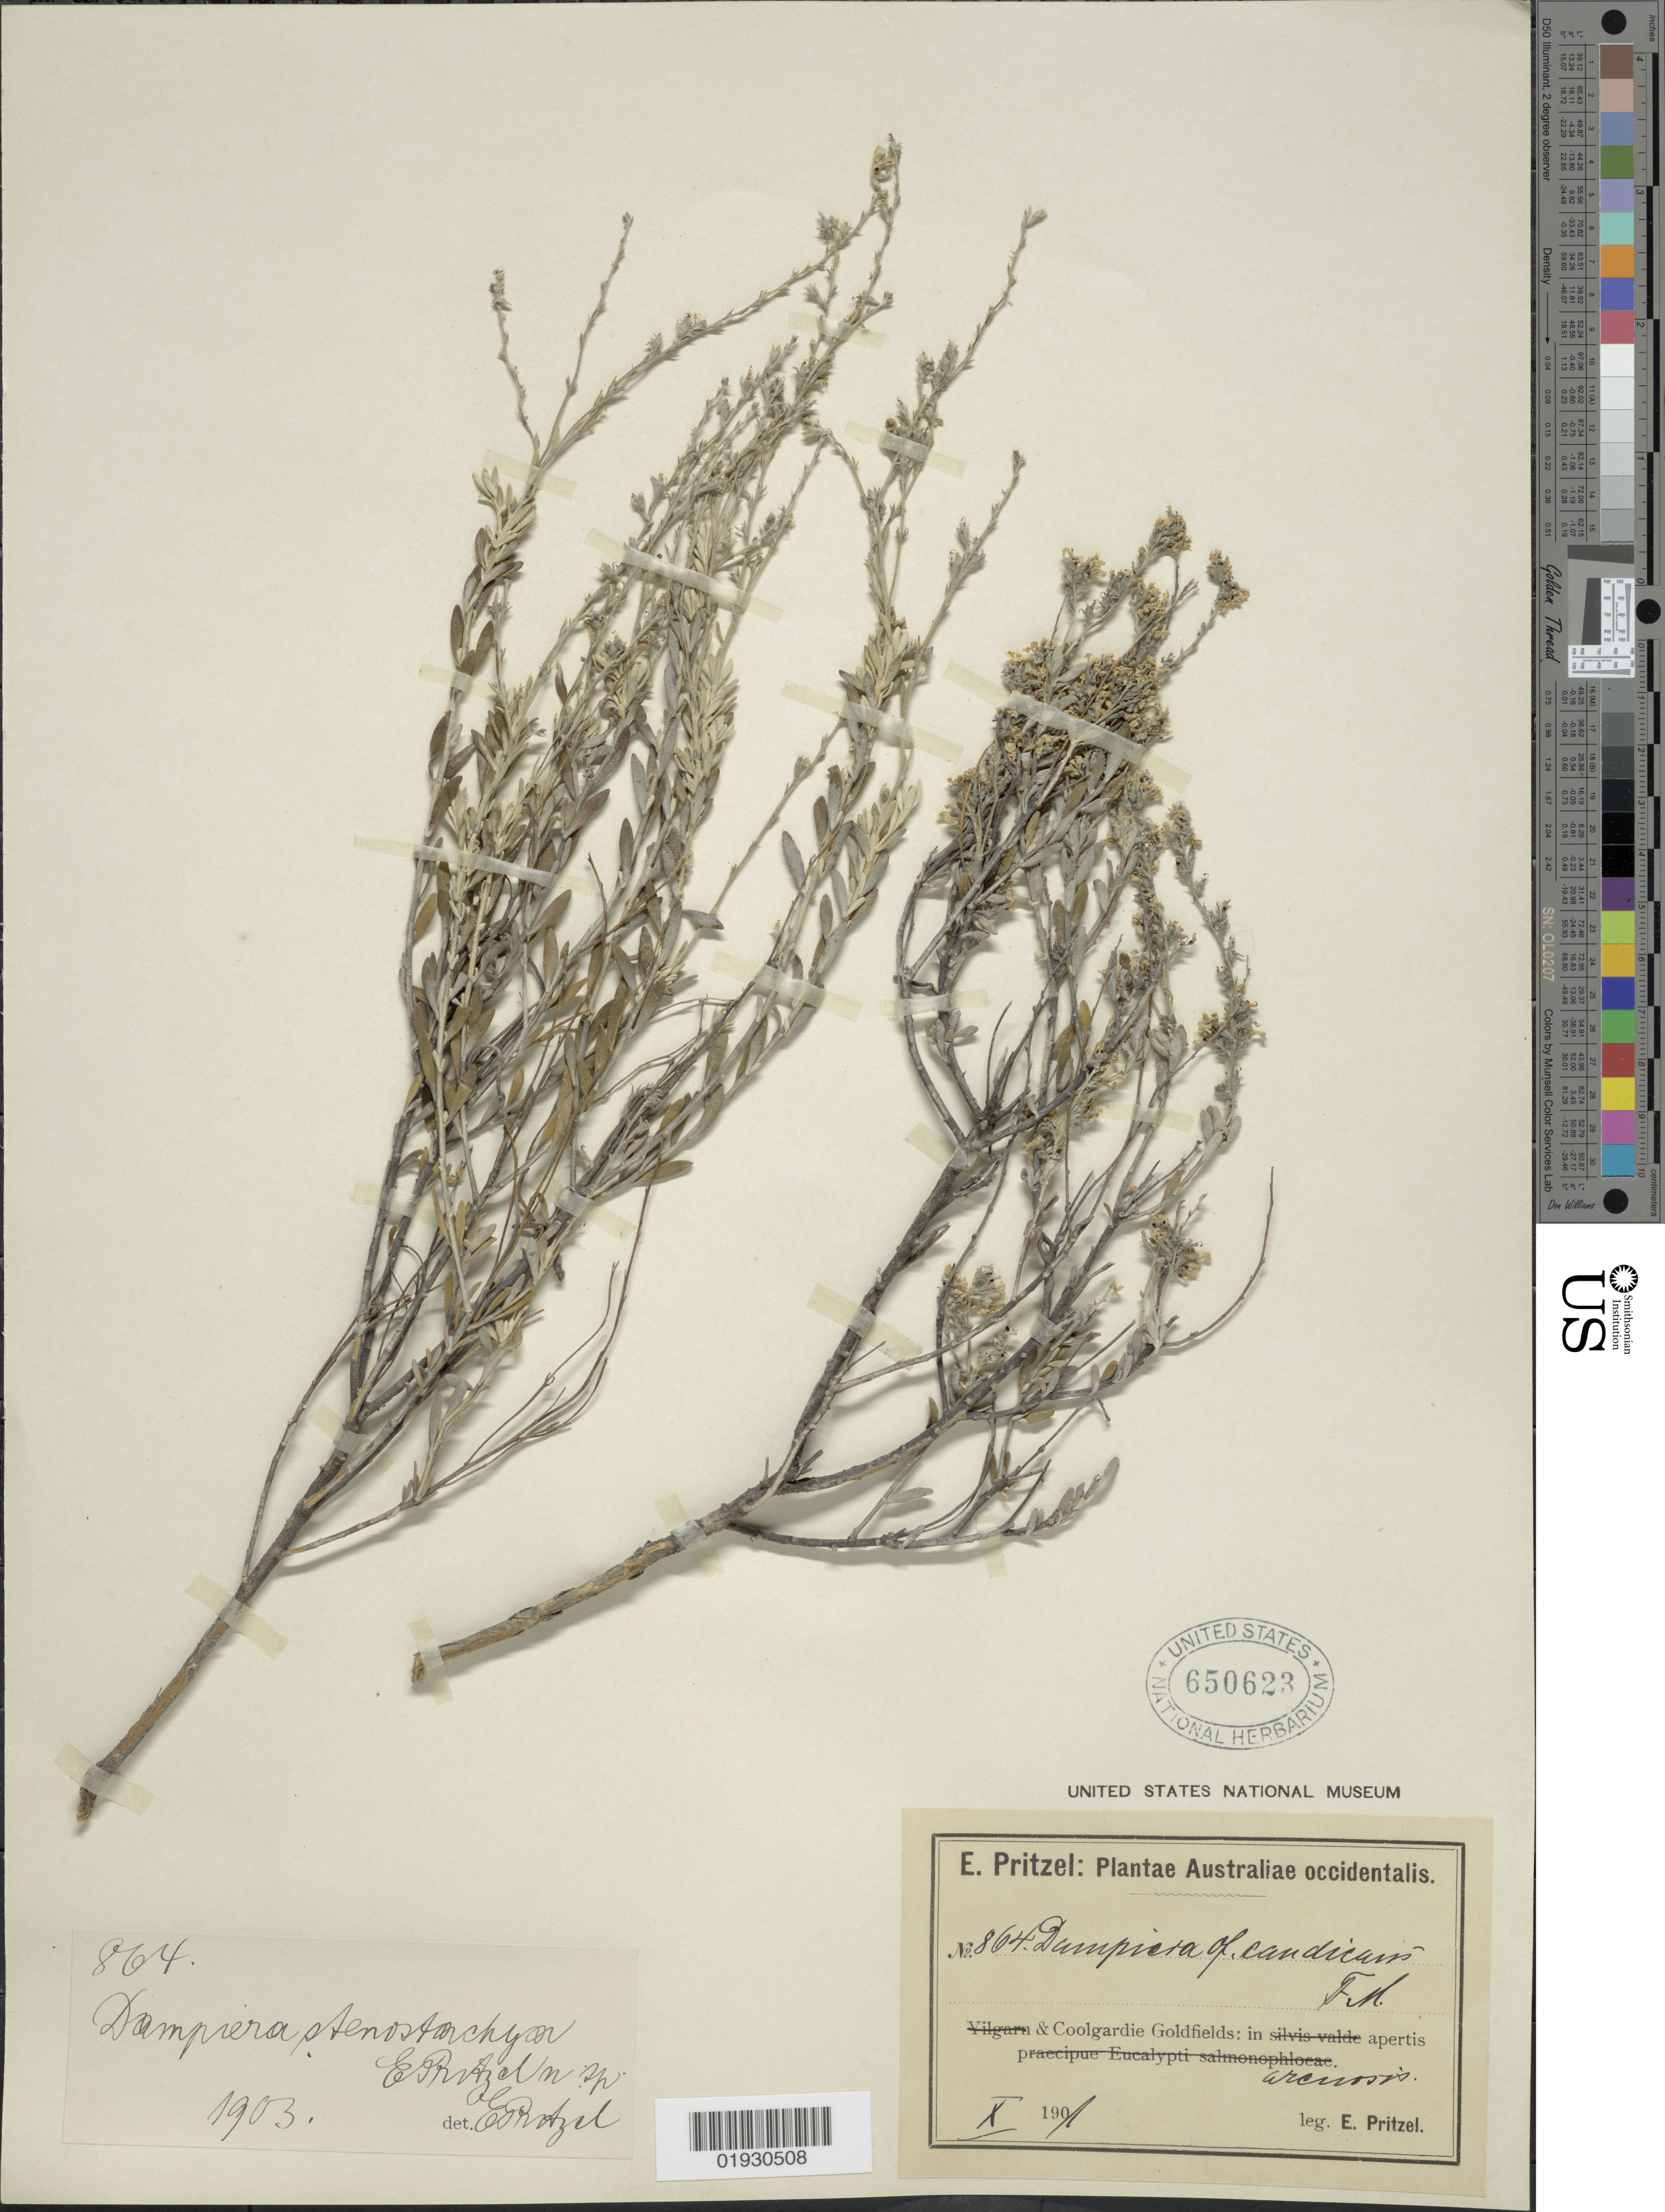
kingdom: Plantae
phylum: Tracheophyta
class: Magnoliopsida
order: Asterales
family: Goodeniaceae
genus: Dampiera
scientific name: Dampiera stenostachya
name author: E. Pritz.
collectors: E. G. Pritzel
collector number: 864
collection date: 1901-10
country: Australia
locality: Australiae occidentalis. Coolgardie Goldfields.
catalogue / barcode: US 650623